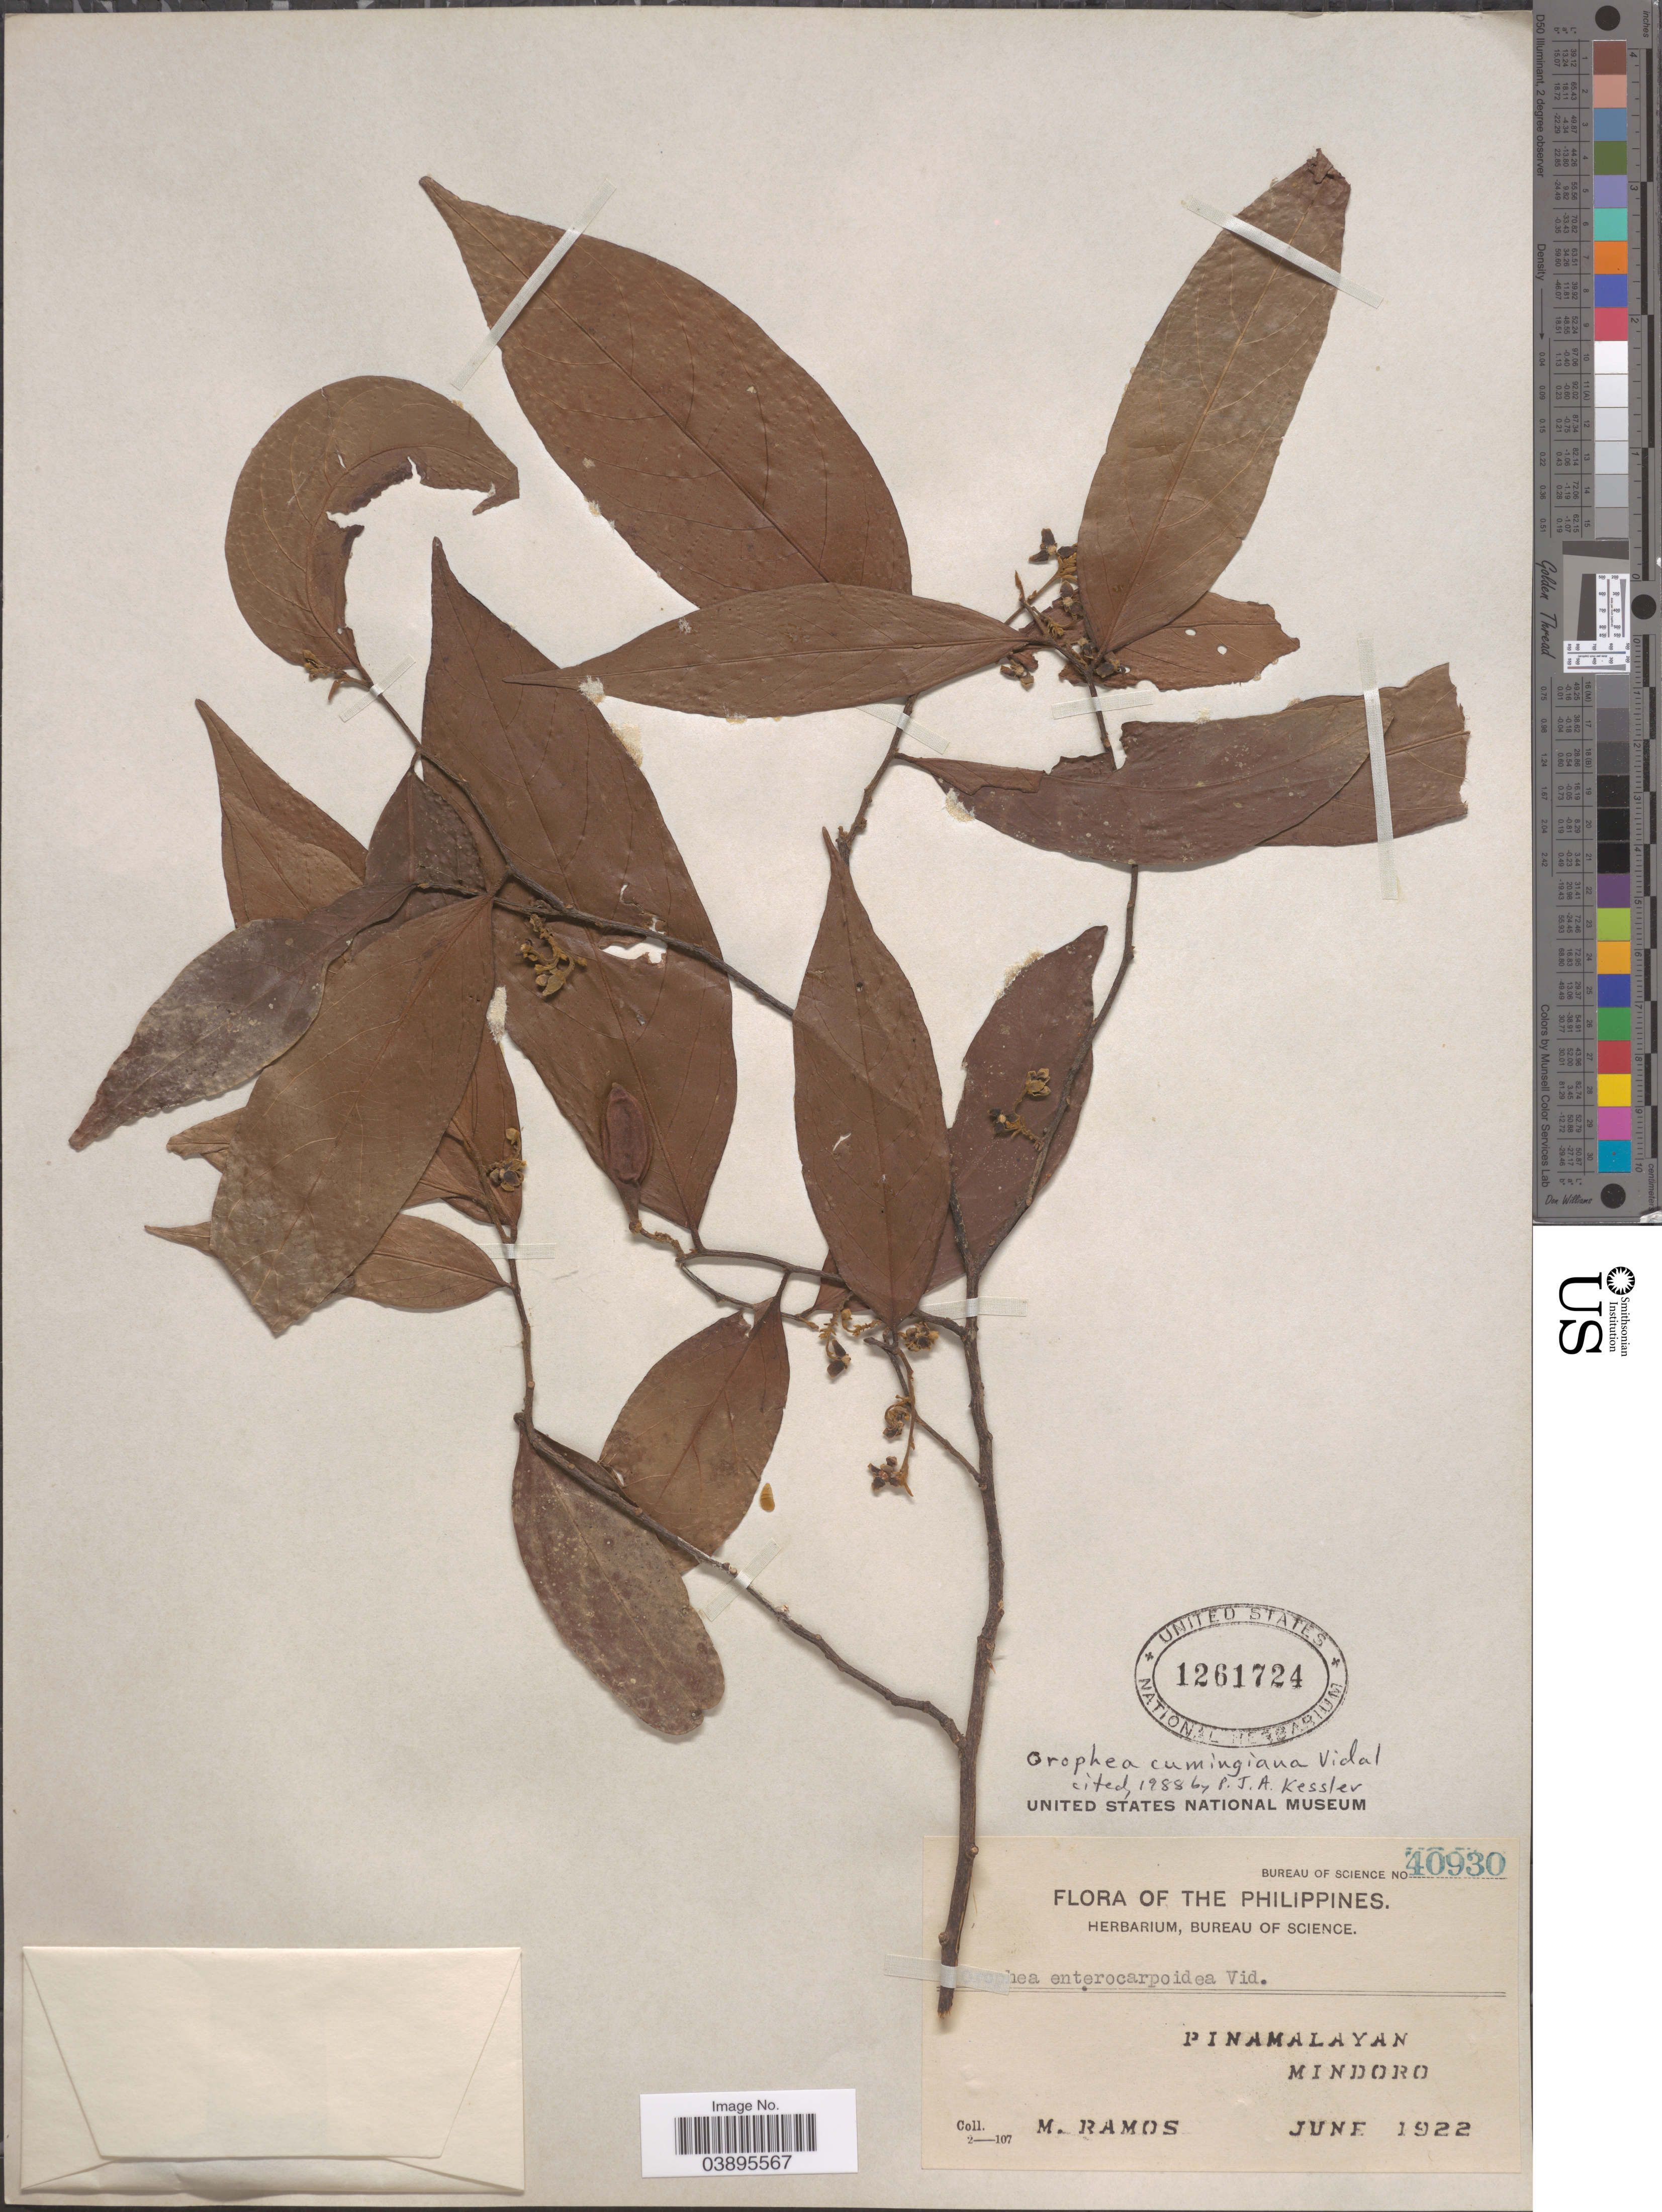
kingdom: Plantae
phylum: Tracheophyta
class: Magnoliopsida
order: Magnoliales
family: Annonaceae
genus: Orophea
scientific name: Orophea cumingiana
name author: S. Vidal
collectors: M. Ramos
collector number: Bureau of Science 40930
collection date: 1922-06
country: Philippines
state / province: Mimaropa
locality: Pinamalayan, Mindoro.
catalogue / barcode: US 1261724